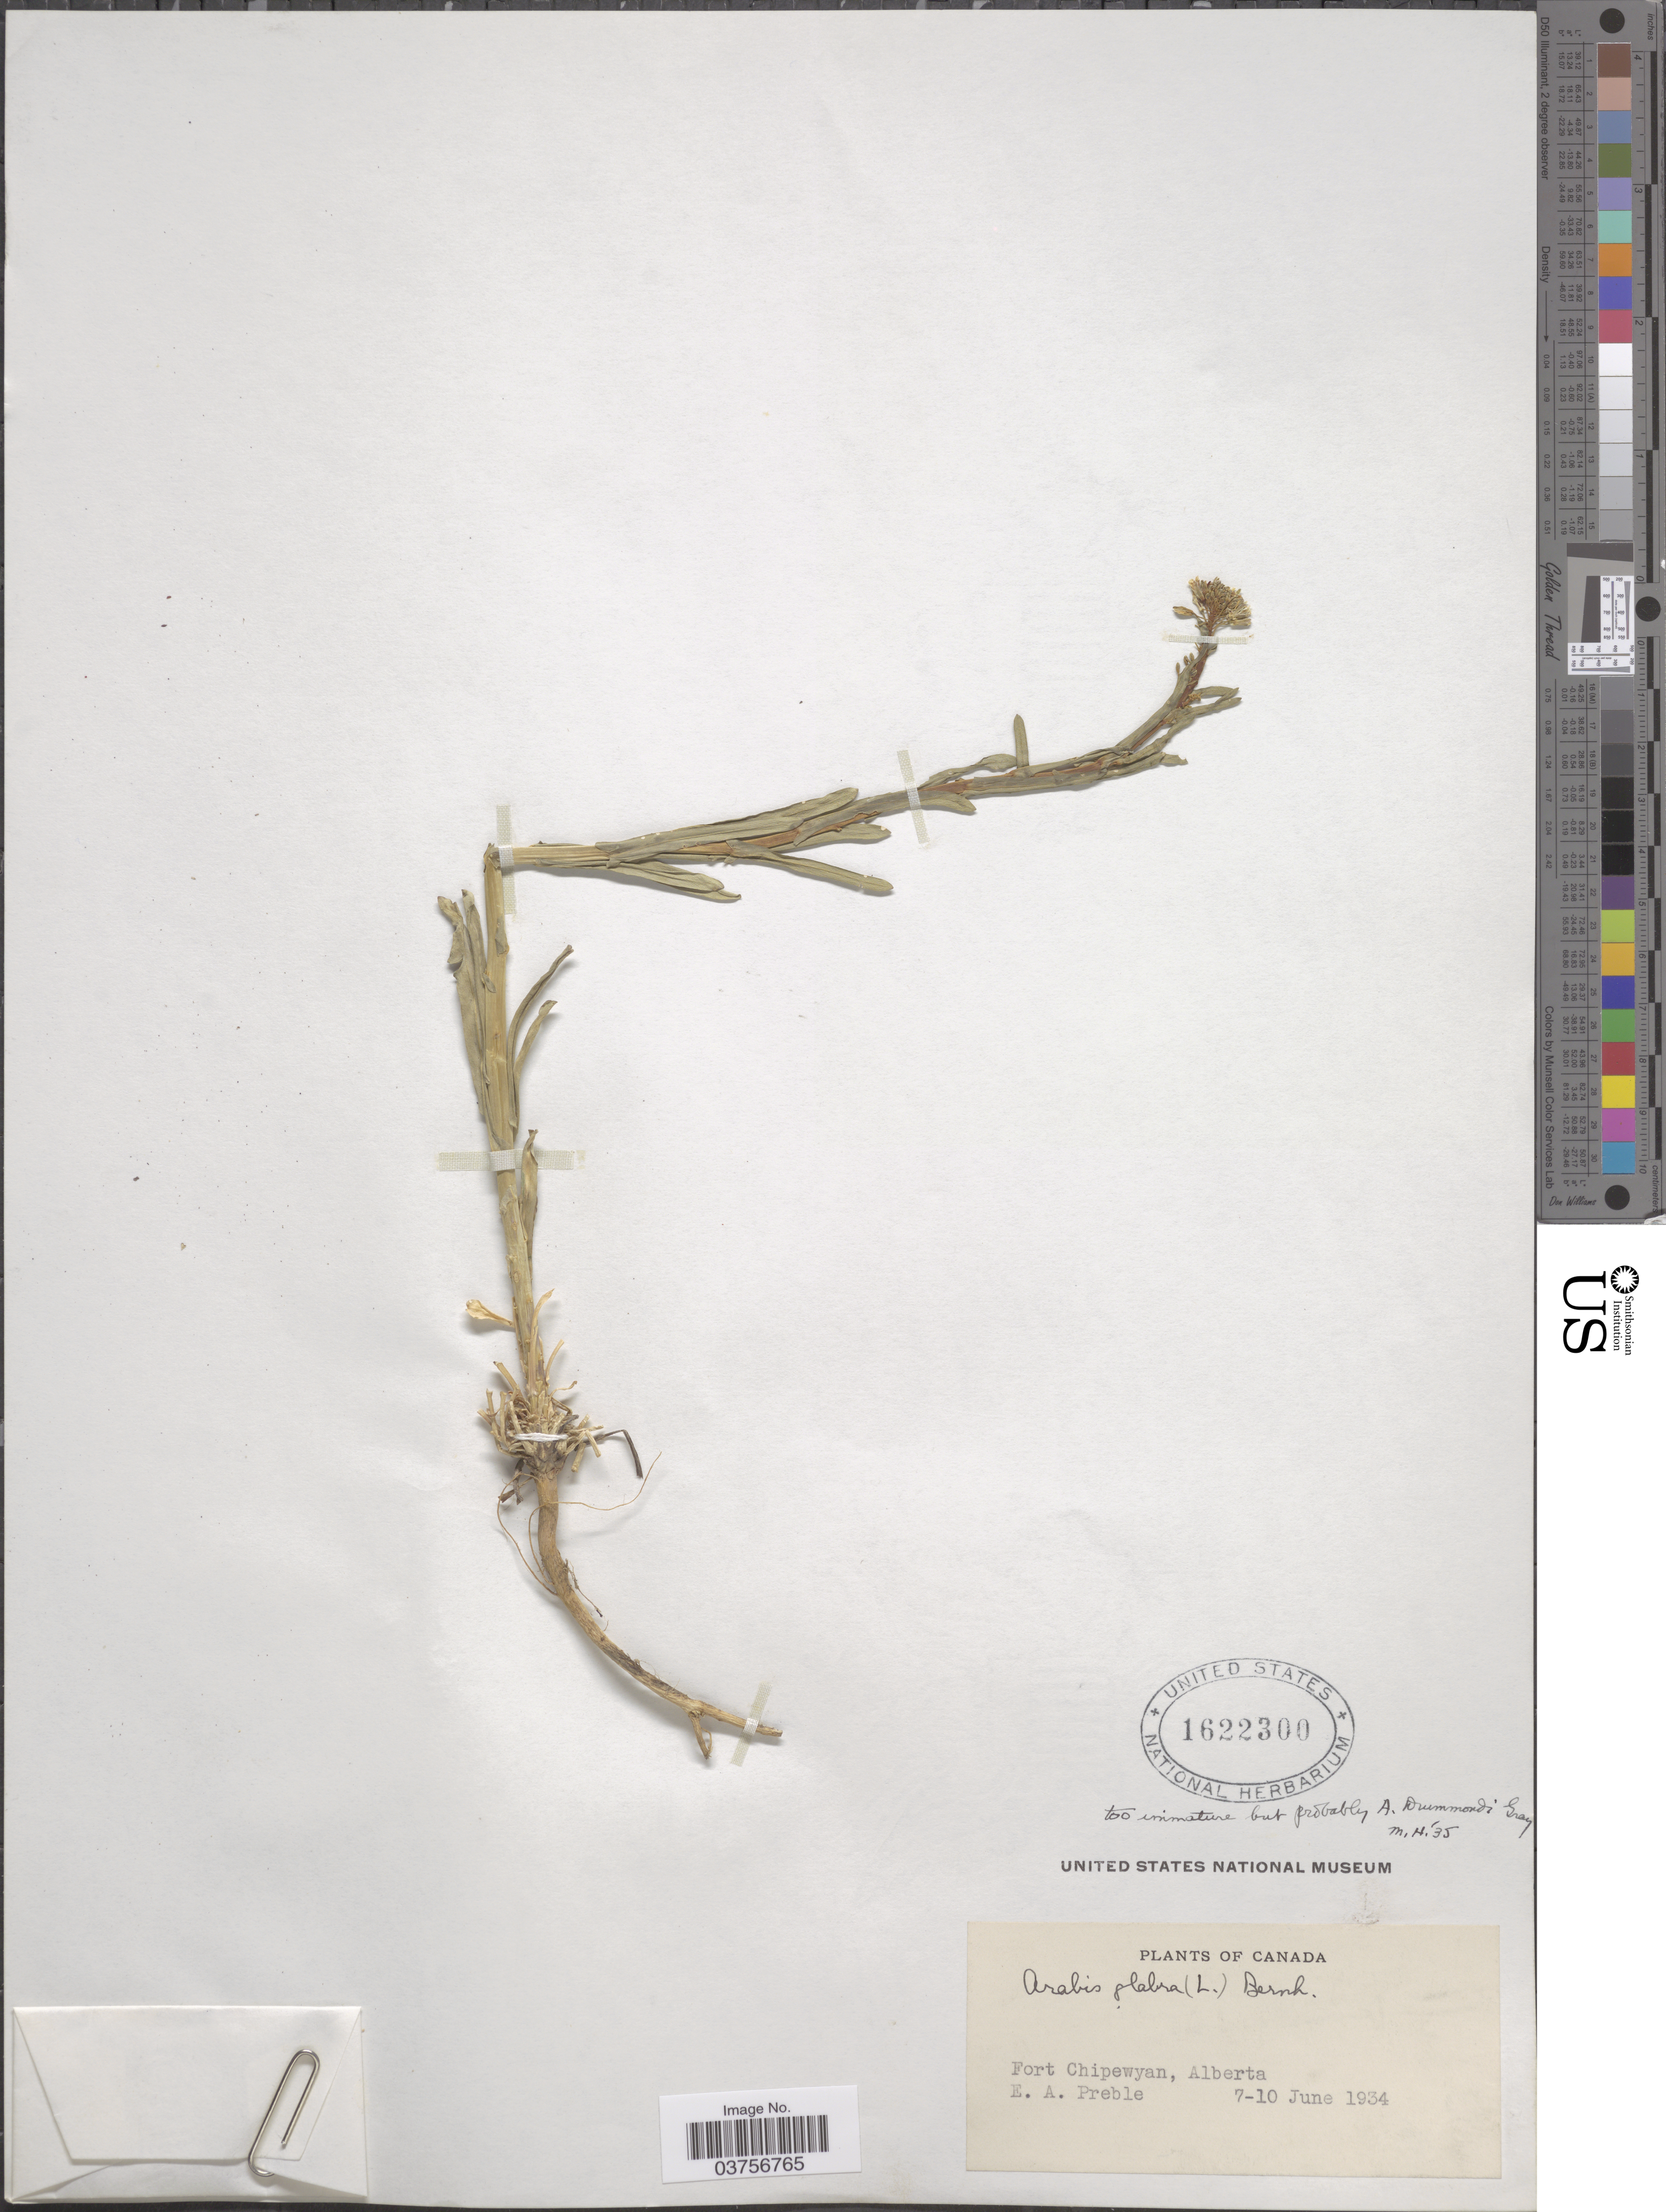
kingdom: Plantae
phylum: Tracheophyta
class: Magnoliopsida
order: Brassicales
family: Brassicaceae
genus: Arabis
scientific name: Arabis drummondii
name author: A. Gray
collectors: E. Preble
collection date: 1934-06-07/1934-06-10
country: Canada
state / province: Alberta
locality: Fort Chipewyan.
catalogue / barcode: US 1622300